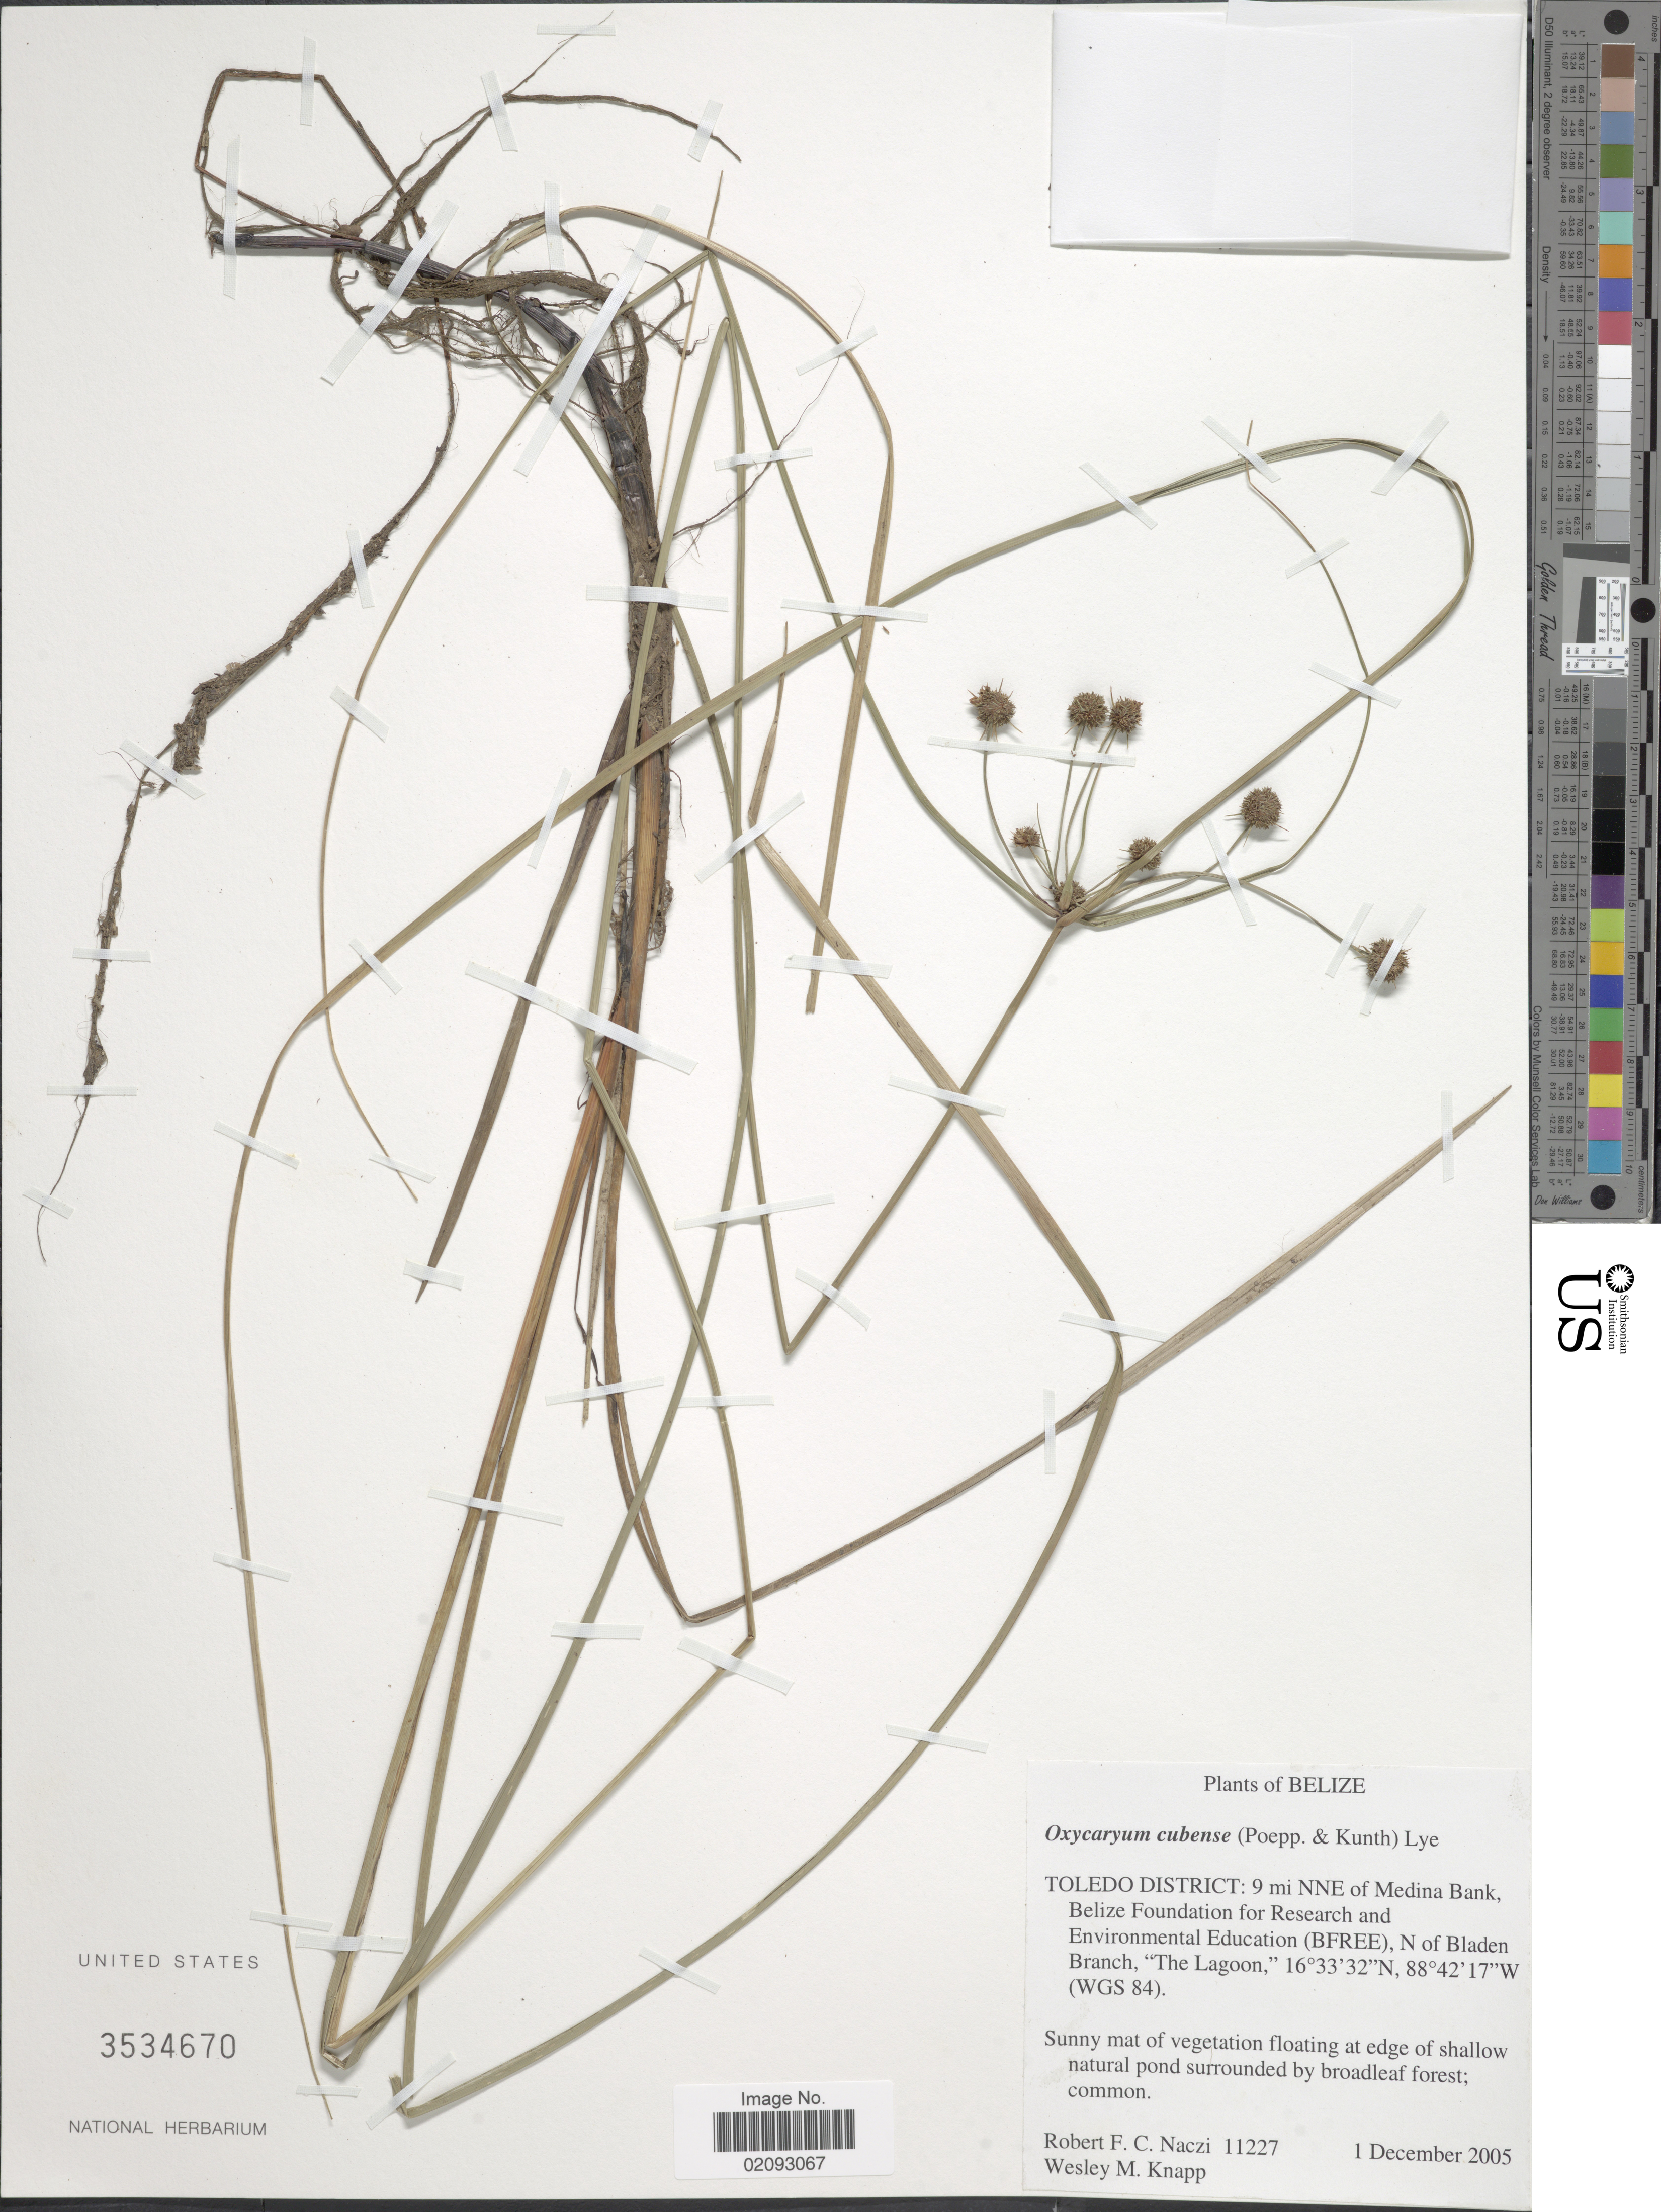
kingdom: Plantae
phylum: Tracheophyta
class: Liliopsida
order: Poales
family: Cyperaceae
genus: Cyperus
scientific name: Cyperus blepharoleptos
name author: Steud.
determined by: Strong, M. T., (US), Smithsonian Institution - National Museum of Natural History (UNITED STATES)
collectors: R. F. C. Naczi & W. Knapp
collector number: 11227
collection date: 2005-12-01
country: Belize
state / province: Toledo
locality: Toledo District: 9 mi NNE of Medina Bank, Belize Foundation for Research and Environmental Education (BFREE), N of Bladen Branch, 'The Lagoon'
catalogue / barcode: US 3534670